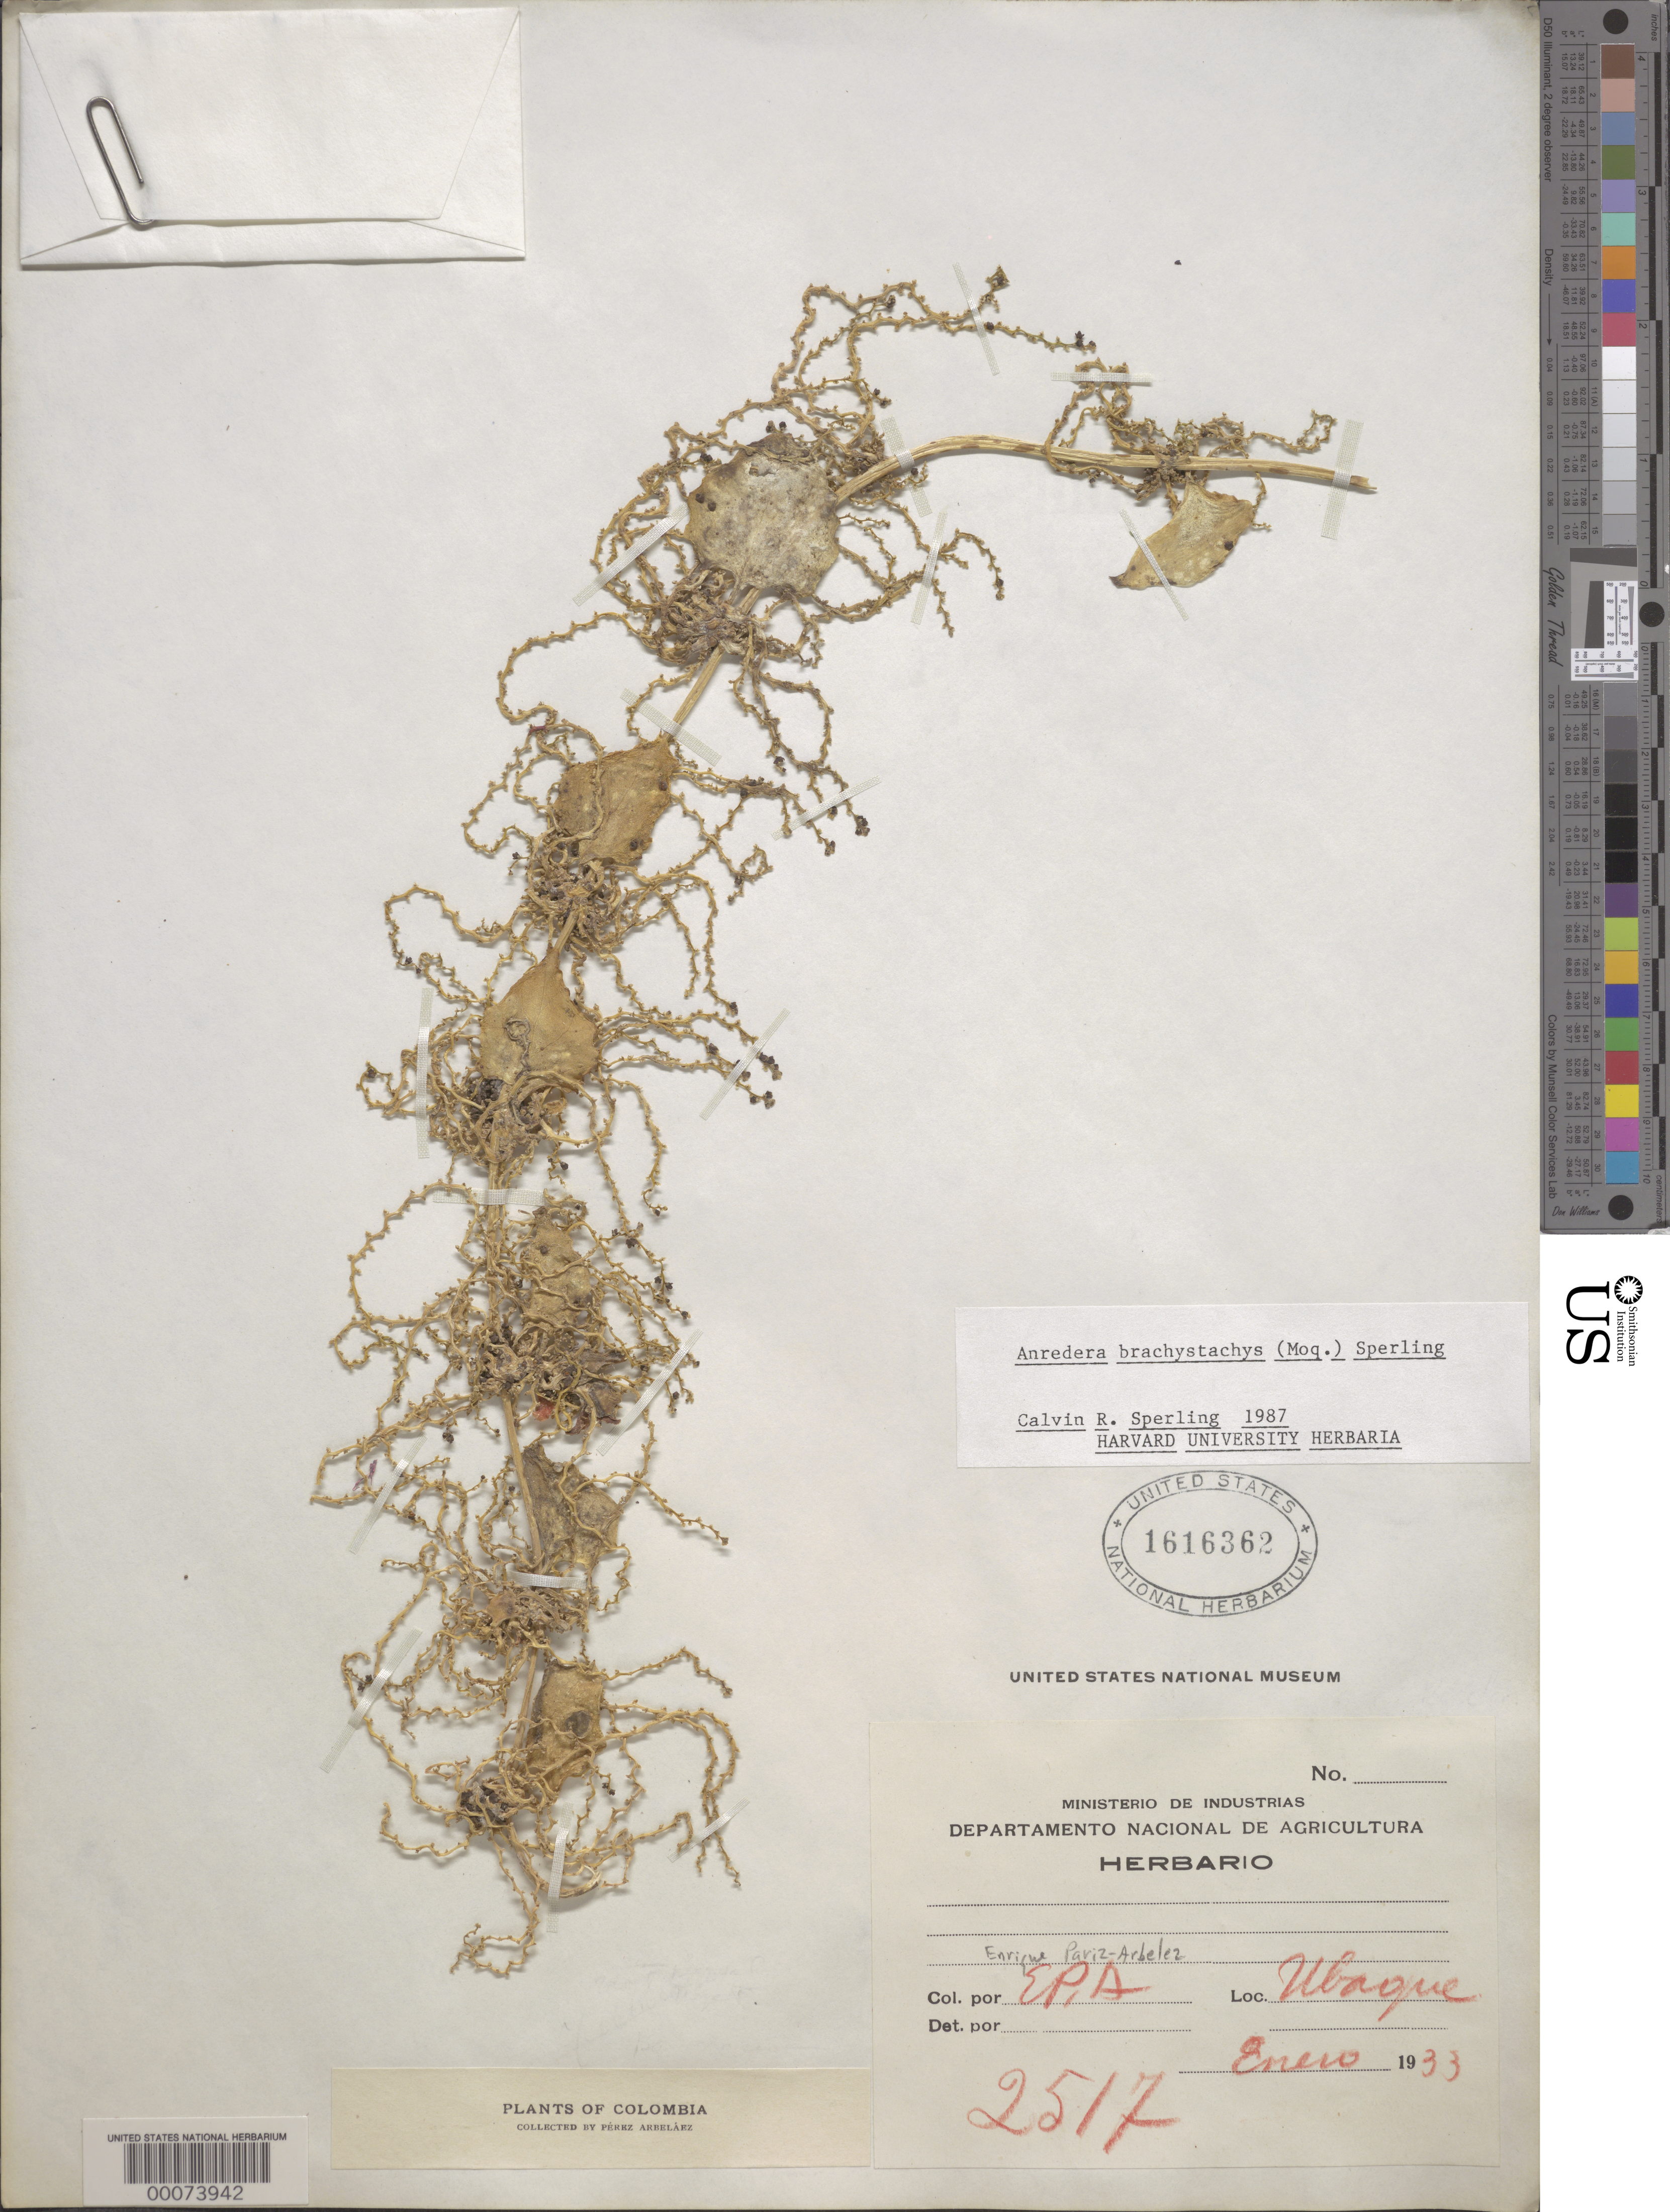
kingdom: Plantae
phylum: Tracheophyta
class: Magnoliopsida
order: Caryophyllales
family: Basellaceae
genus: Anredera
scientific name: Anredera brachystachys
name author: (Moq.) Sperling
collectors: E. Pérez Arbeláez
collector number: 2517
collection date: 1933-01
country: Colombia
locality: Ubaque.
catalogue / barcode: US 1616362